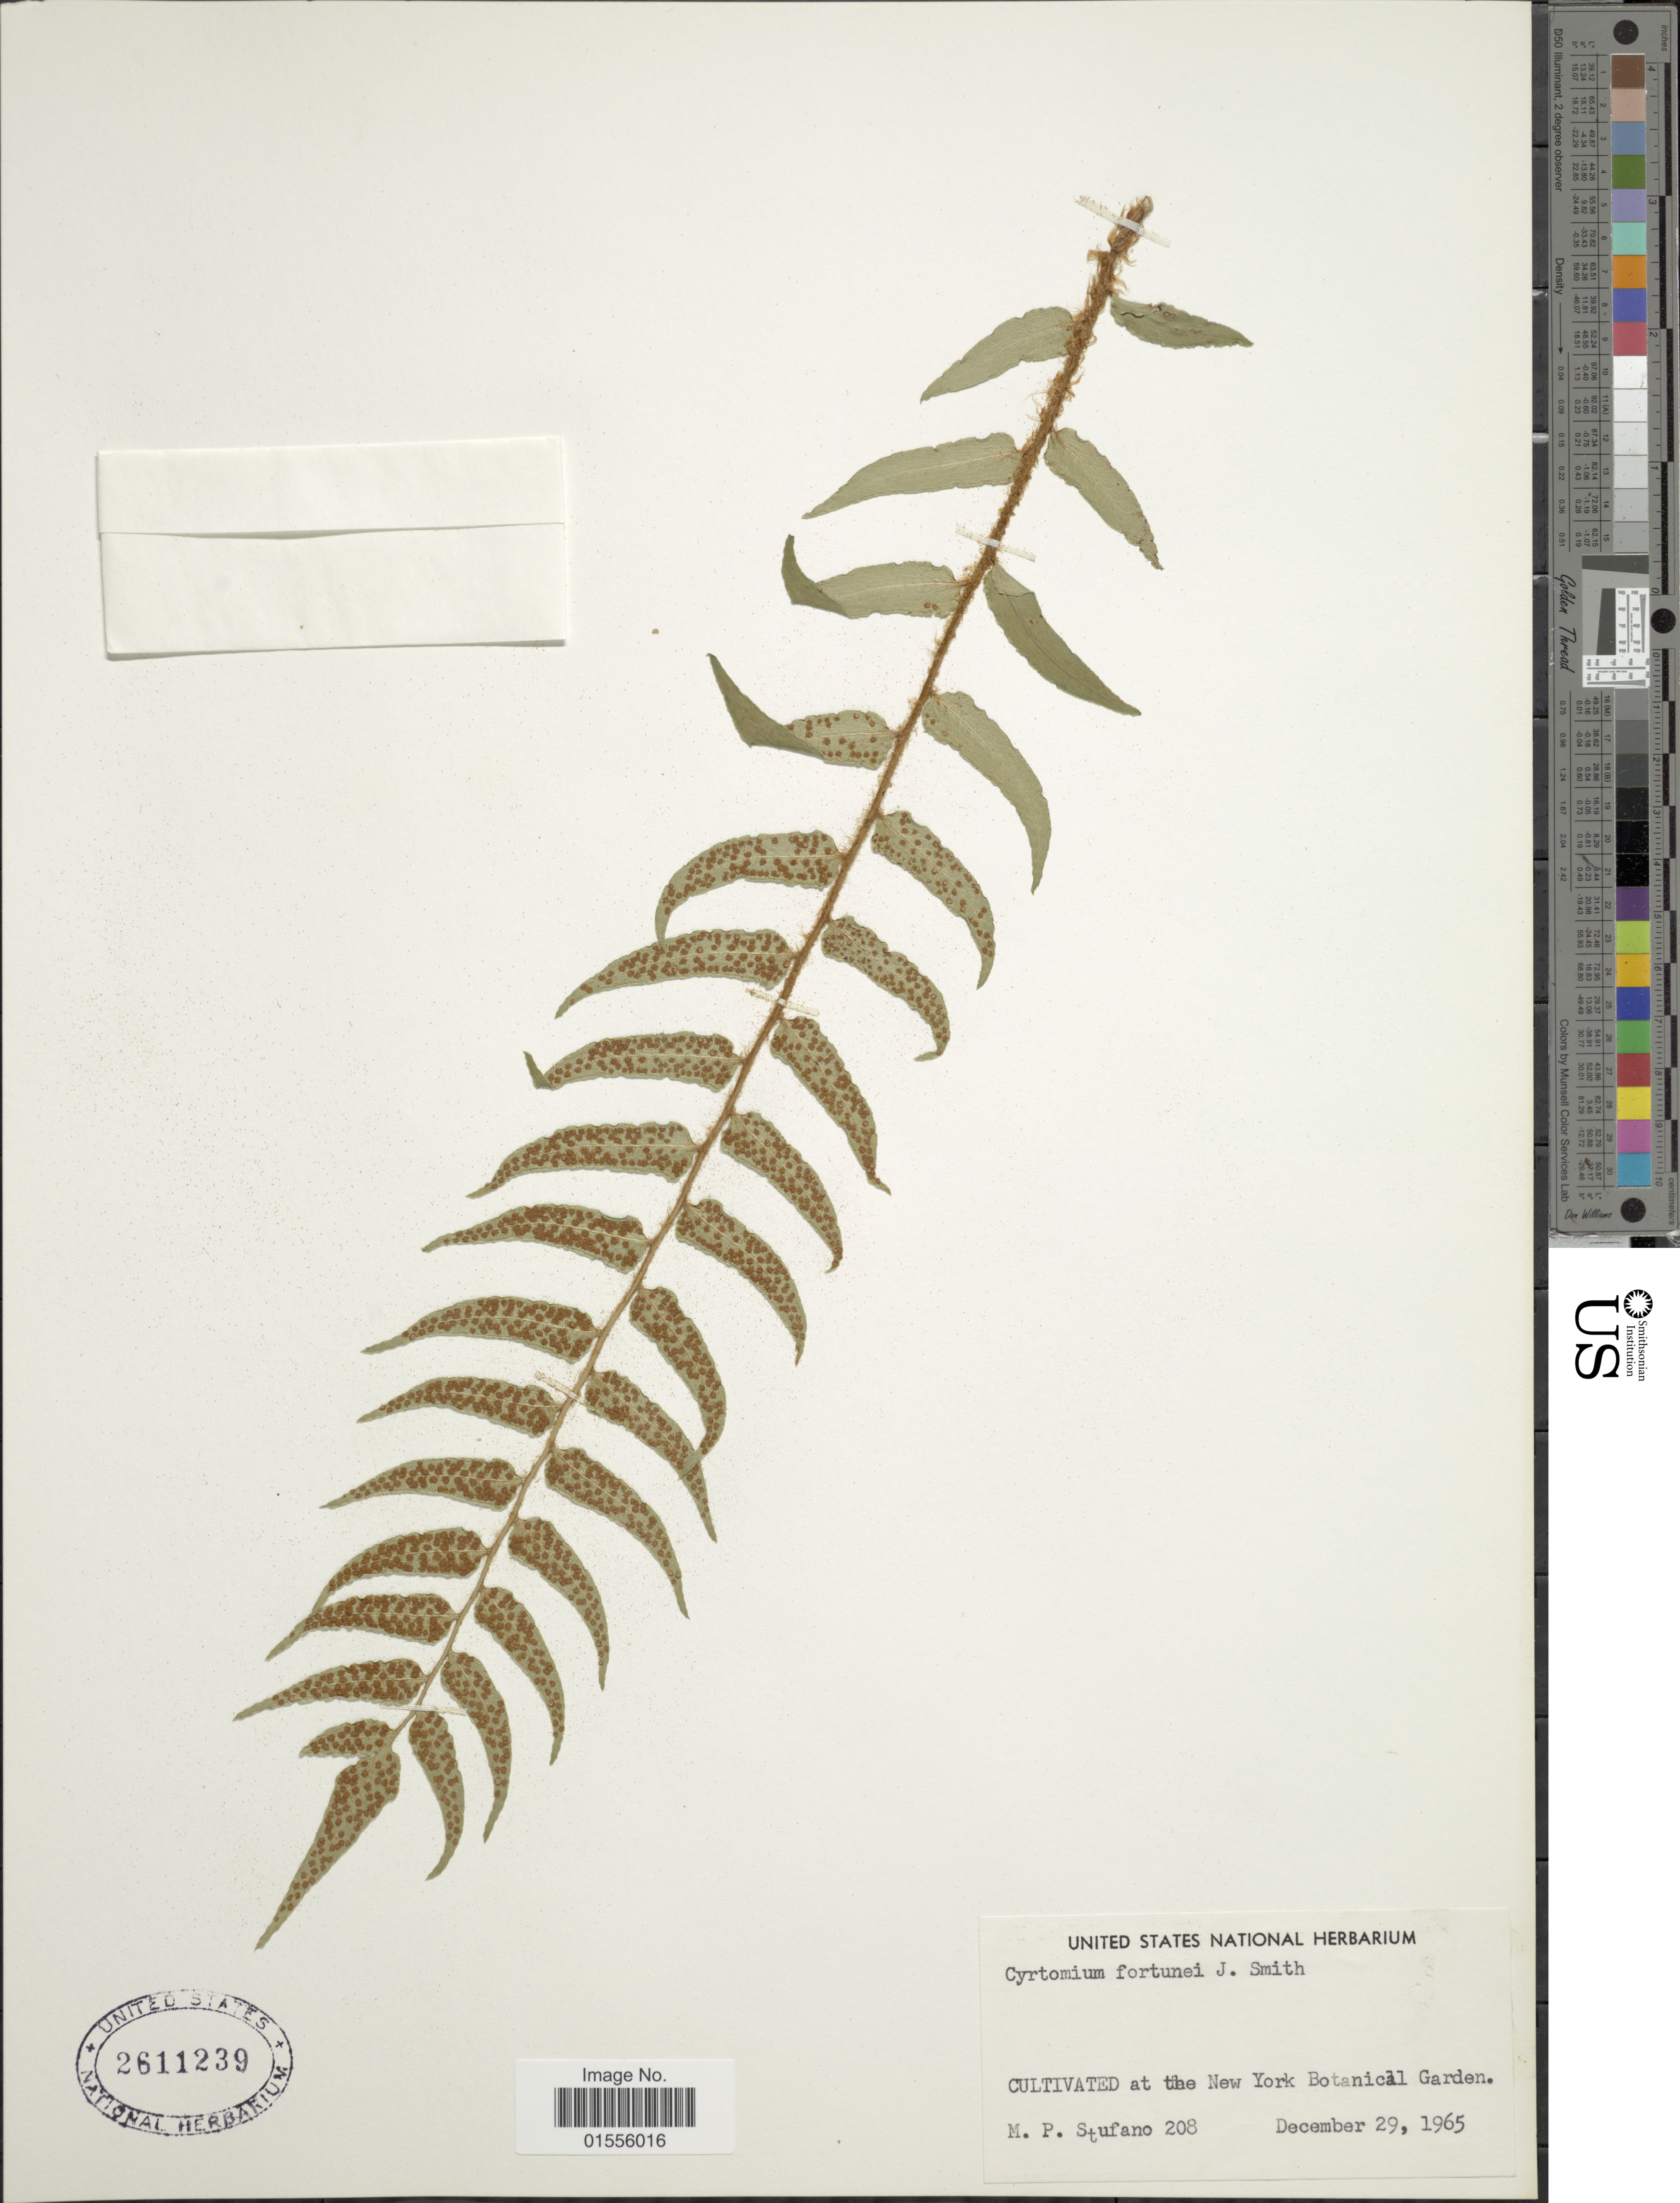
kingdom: Plantae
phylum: Tracheophyta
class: Polypodiopsida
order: Polypodiales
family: Dryopteridaceae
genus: Cyrtomium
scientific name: Cyrtomium fortunei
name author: J. Sm.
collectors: M. Stufano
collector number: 208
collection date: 1965-12-29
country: United States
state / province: New York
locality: Cultivated at the New York Botanical Garden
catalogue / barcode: US 2611239